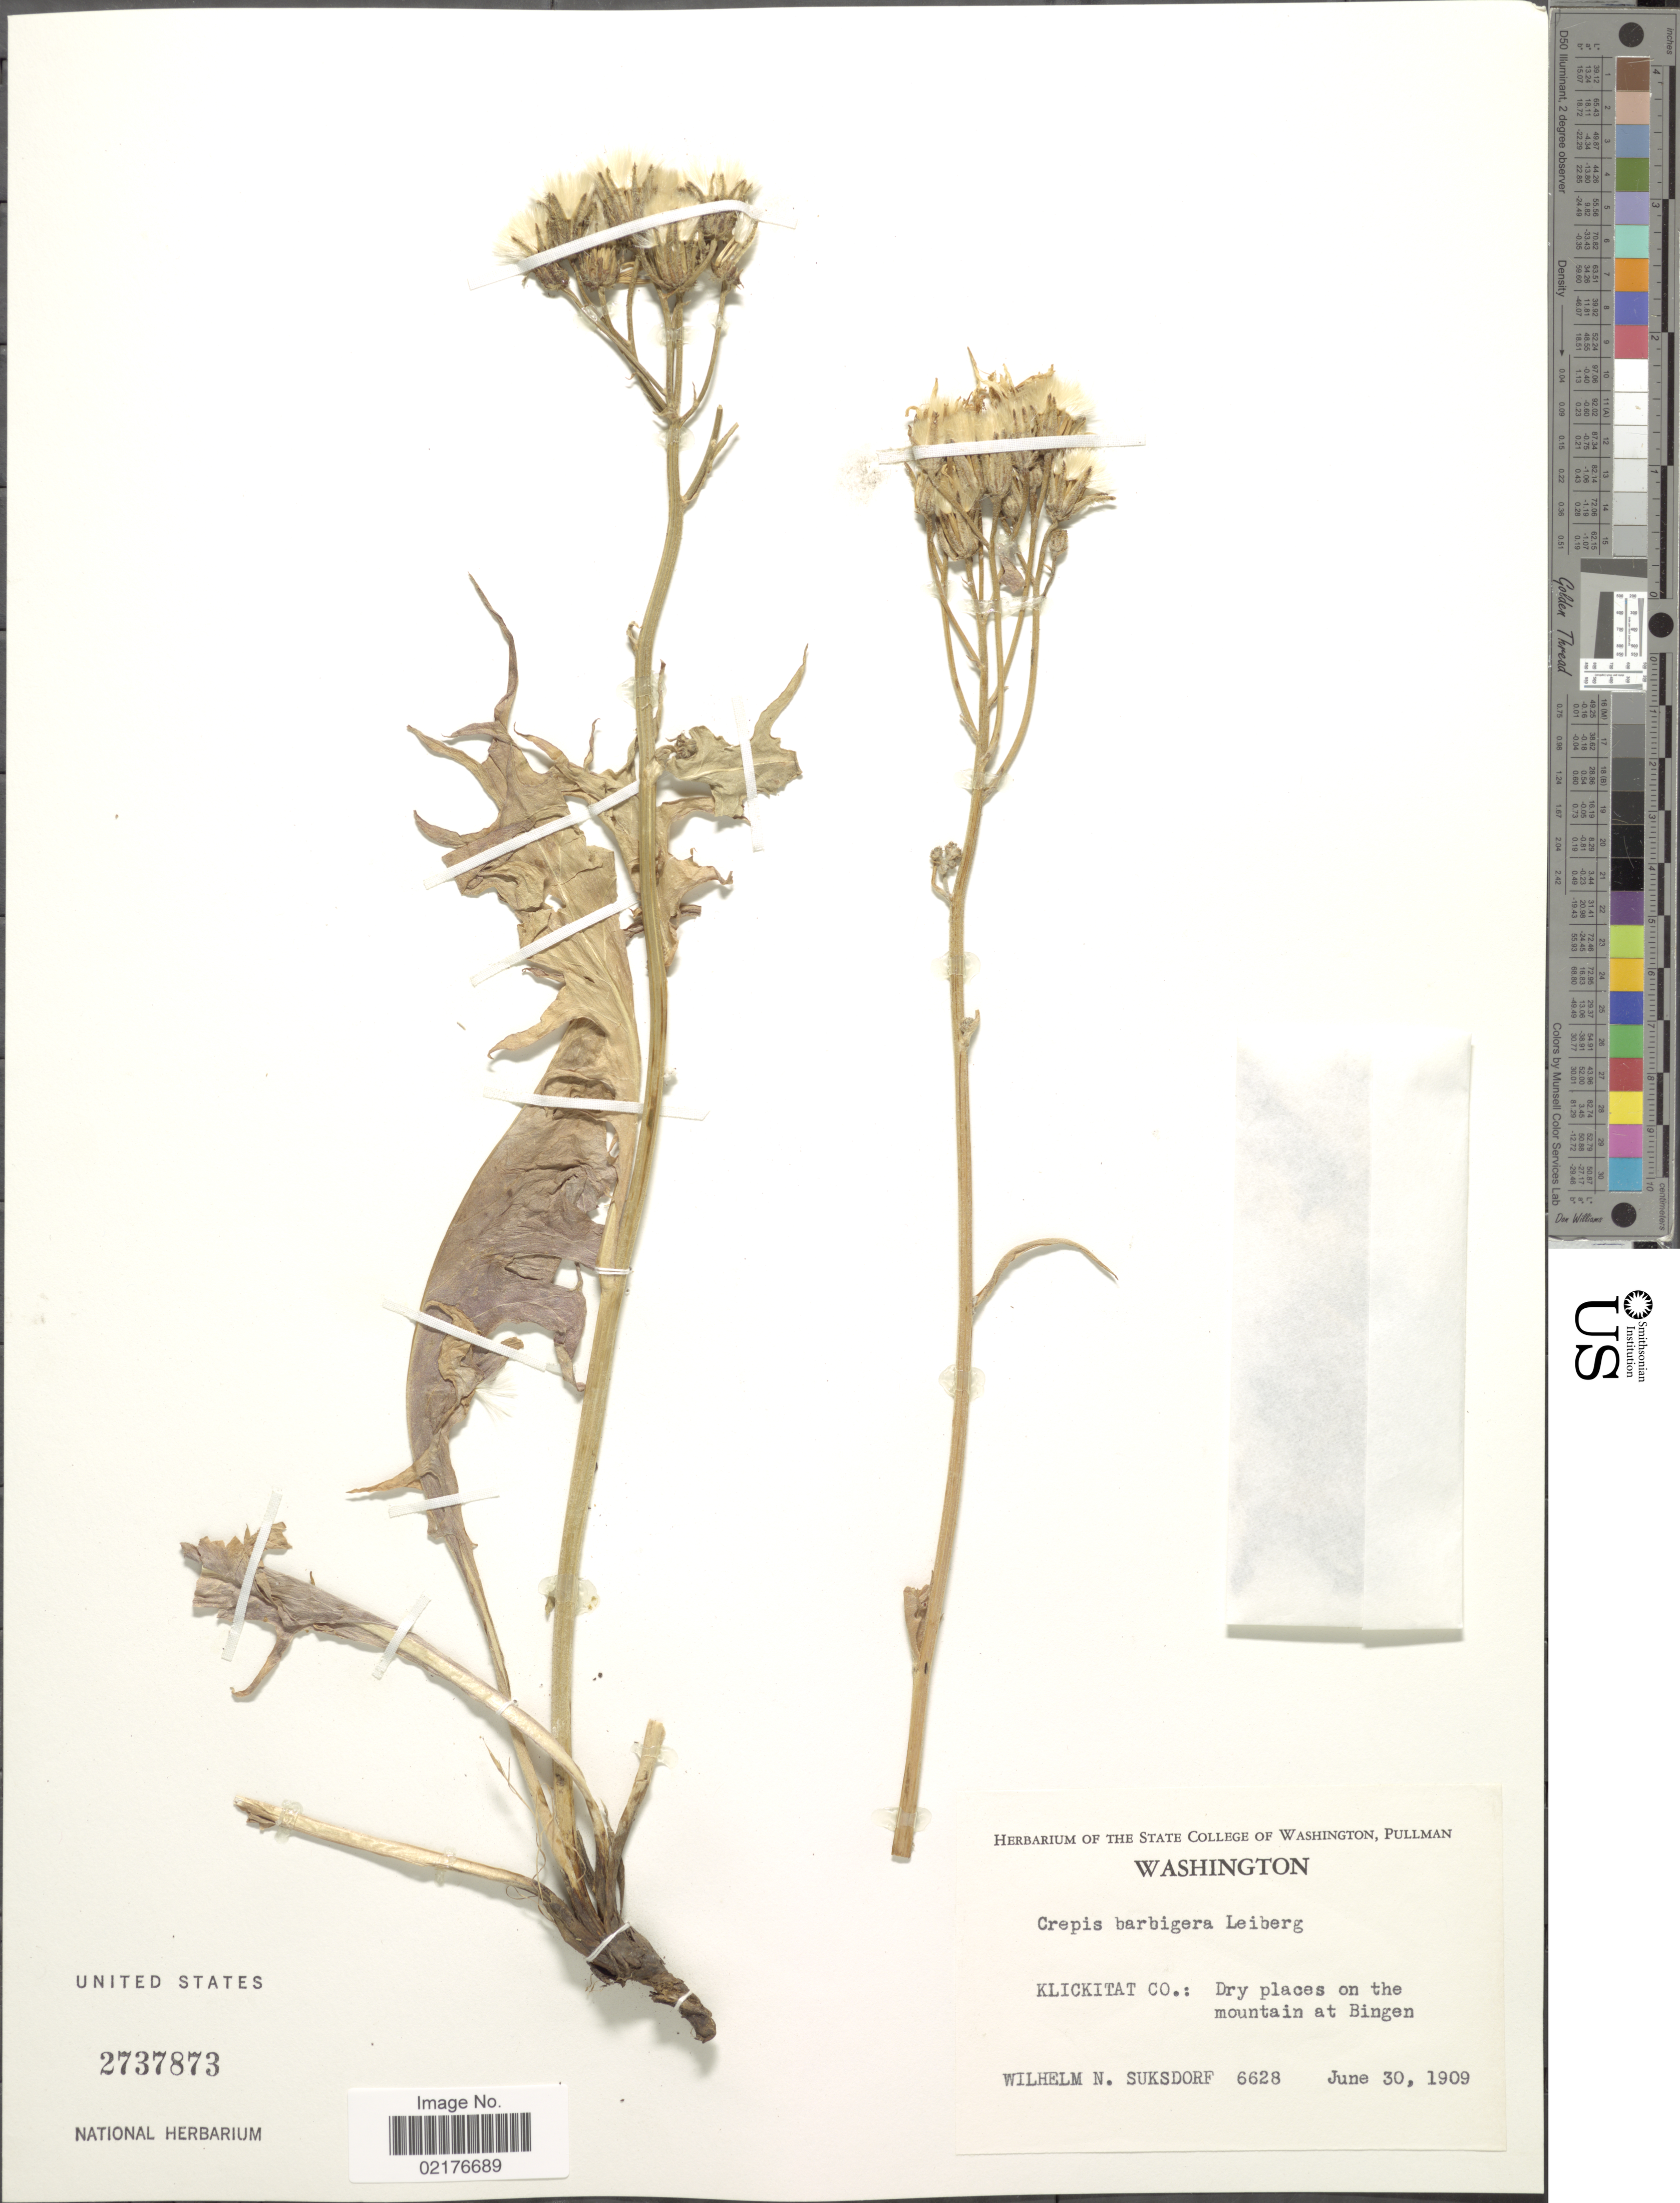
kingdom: Plantae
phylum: Tracheophyta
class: Magnoliopsida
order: Asterales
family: Asteraceae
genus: Crepis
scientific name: Crepis barbigera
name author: Leiberg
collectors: W. N. Suksdorf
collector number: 6628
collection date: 1909-06-30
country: United States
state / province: Washington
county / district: Klickitat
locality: Klickitat Co., Dry places on the mountain at Bingen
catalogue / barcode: US 2737873